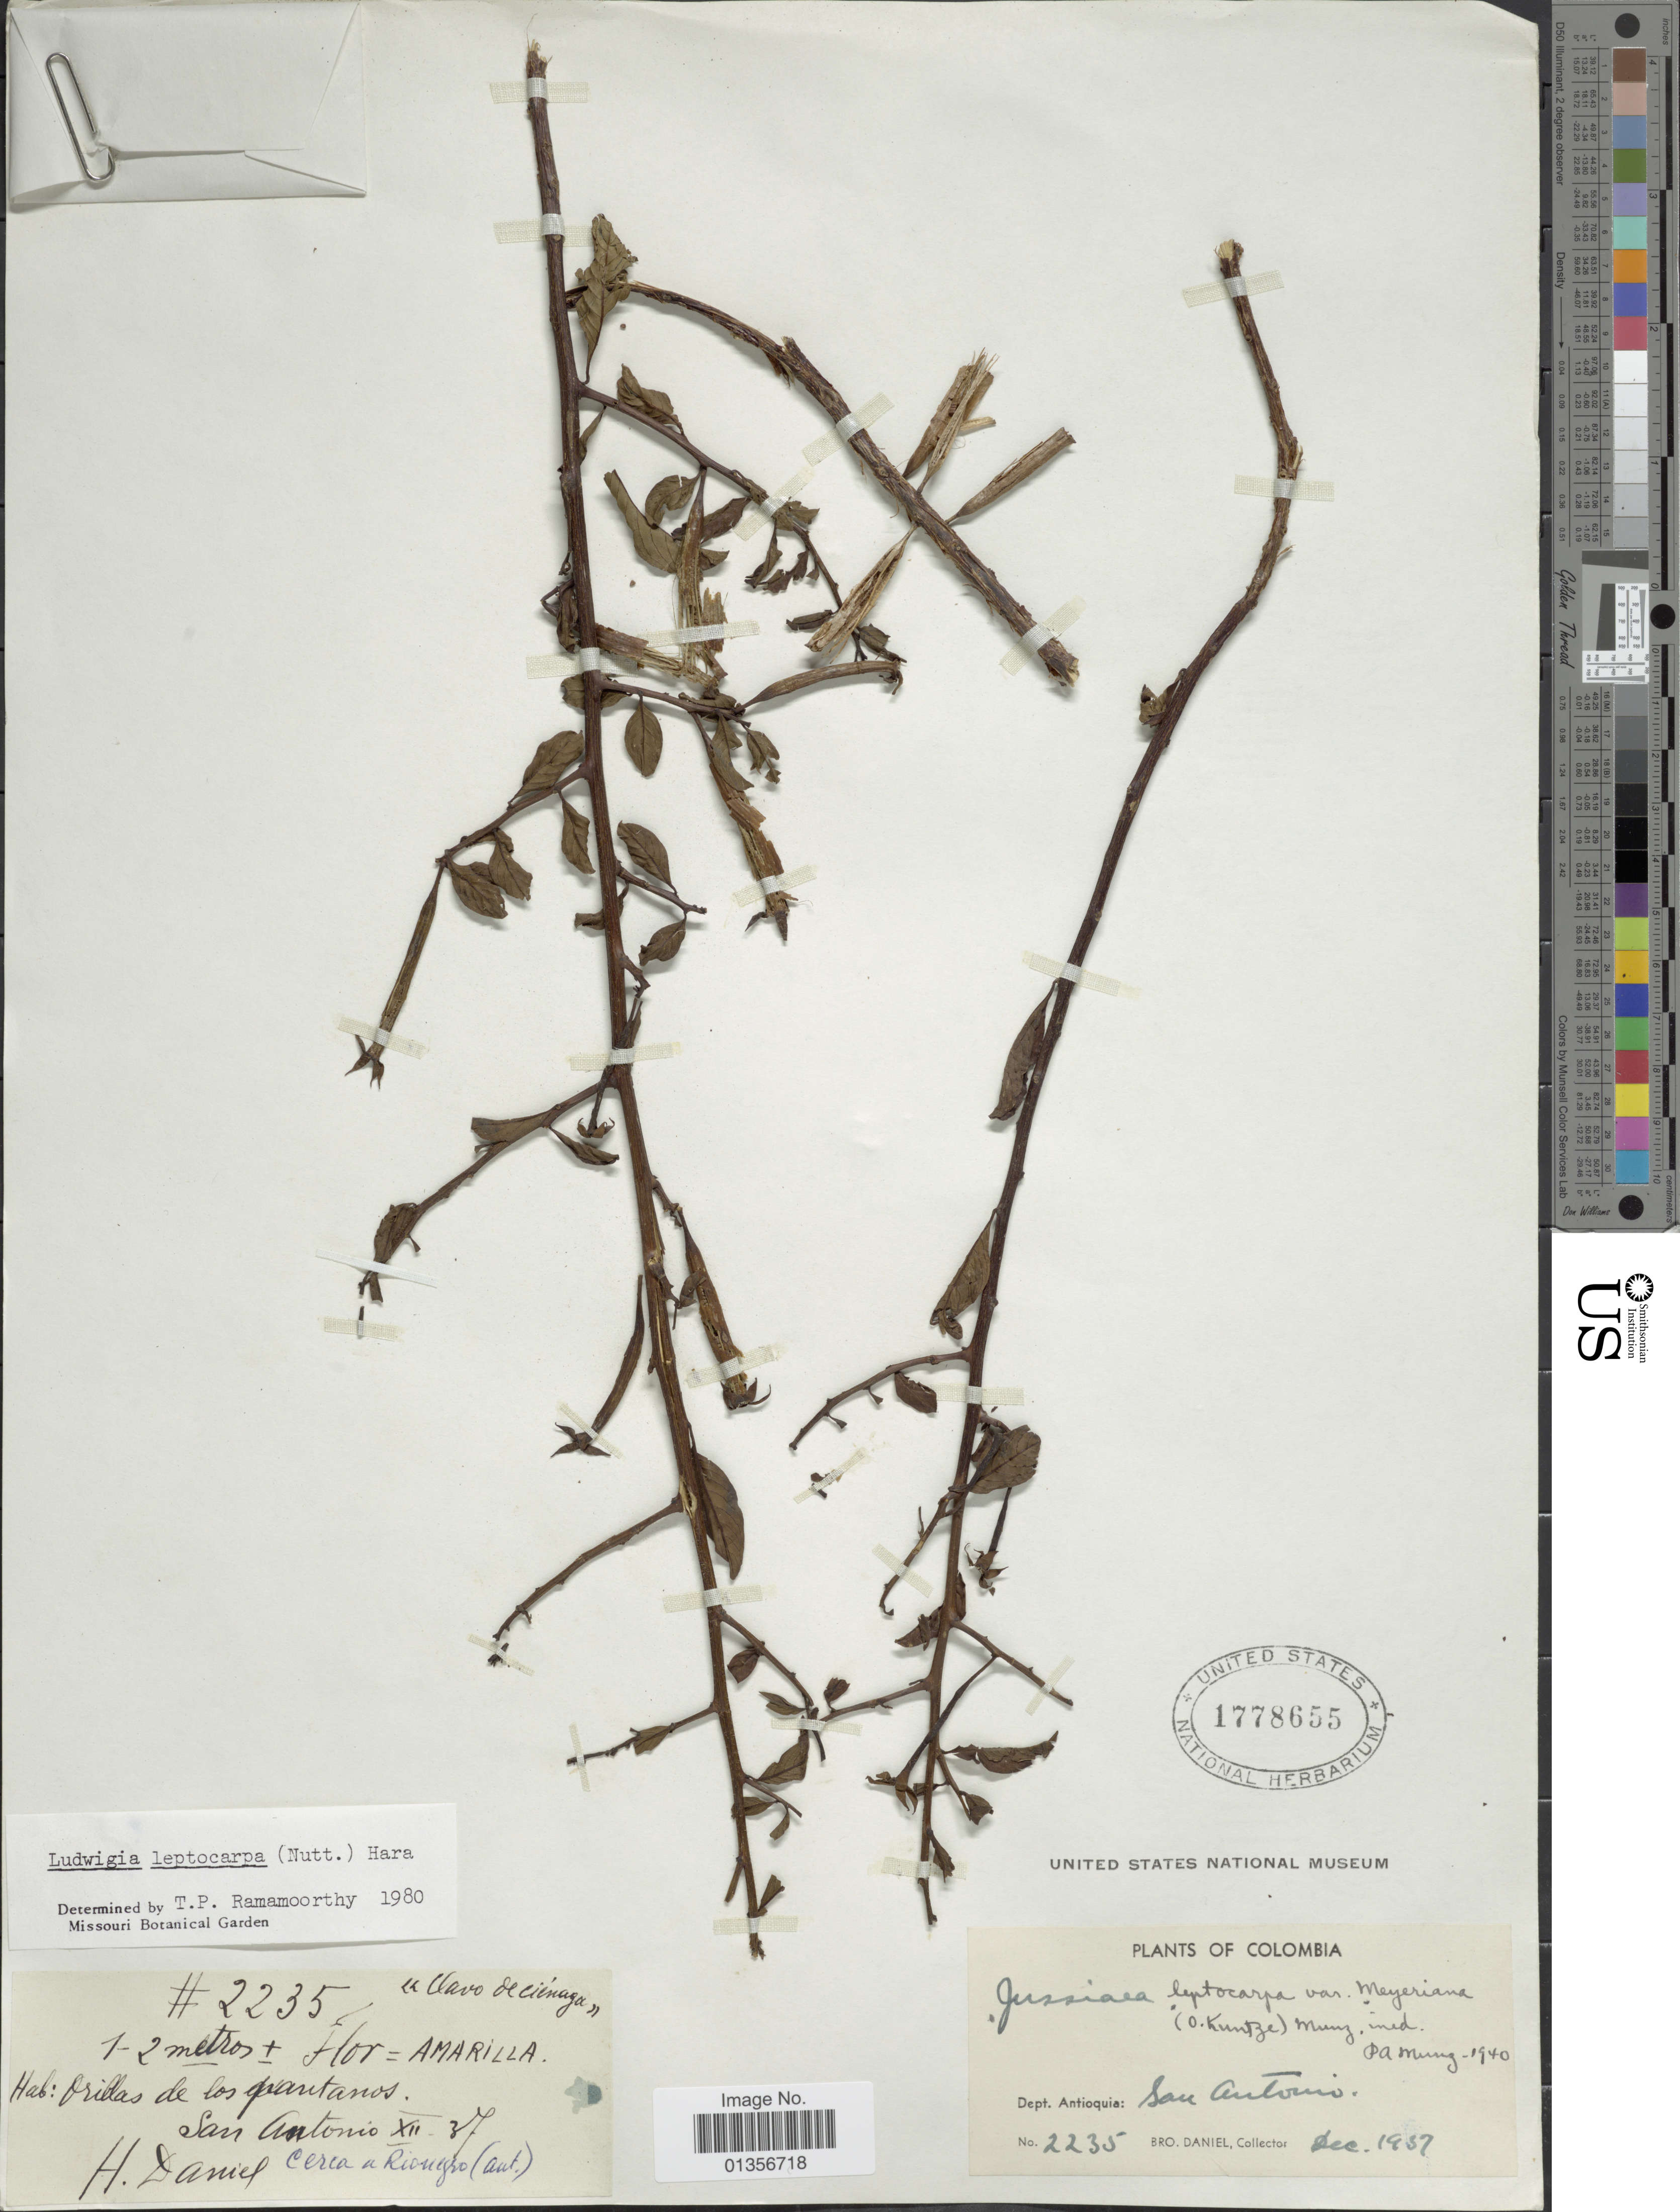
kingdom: Plantae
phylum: Tracheophyta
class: Magnoliopsida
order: Myrtales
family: Onagraceae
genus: Ludwigia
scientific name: Ludwigia leptocarpa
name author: (Nutt.) H. Hara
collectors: Bro. Daniel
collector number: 2235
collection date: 1937-12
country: Colombia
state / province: Antioquia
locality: San Antonio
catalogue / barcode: US 1778655